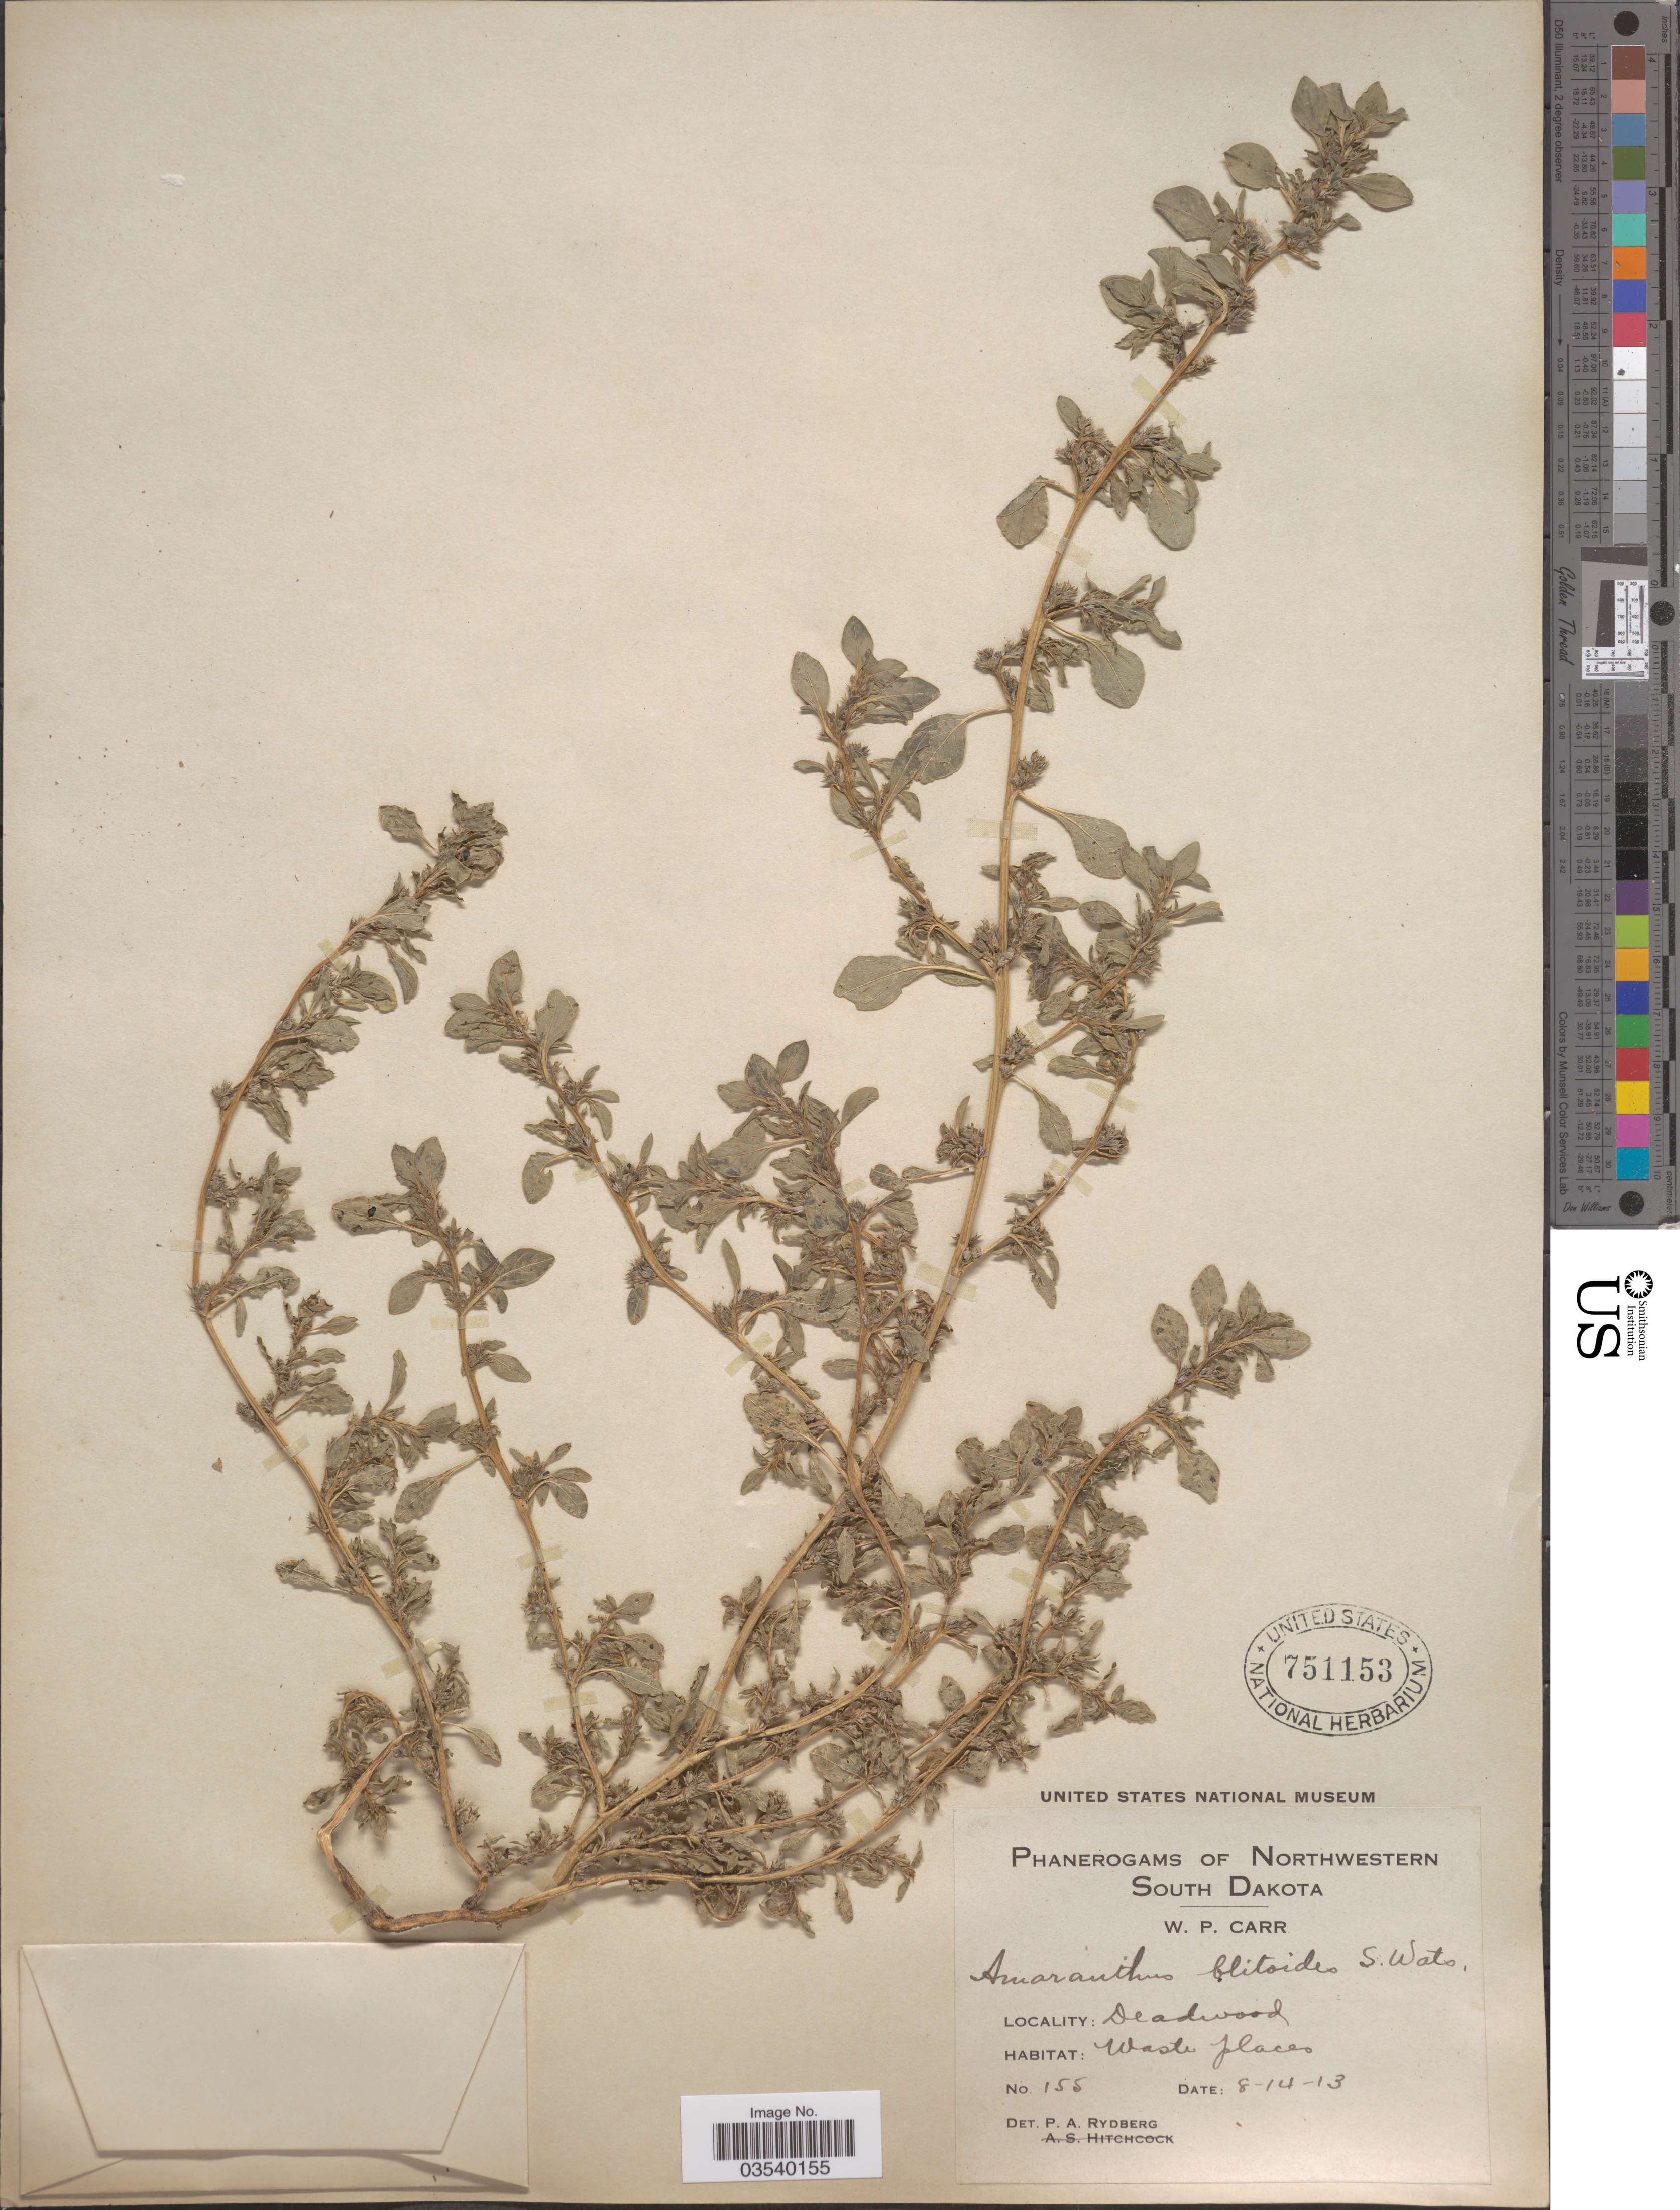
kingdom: Plantae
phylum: Tracheophyta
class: Magnoliopsida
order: Caryophyllales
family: Amaranthaceae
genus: Amaranthus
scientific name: Amaranthus blitoides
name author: S. Watson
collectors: W. Carr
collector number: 155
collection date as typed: Transcribed d/m/y: 14/8/13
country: United States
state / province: South Dakota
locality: Northwestern South Dakota. Deadwood.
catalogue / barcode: US 751153